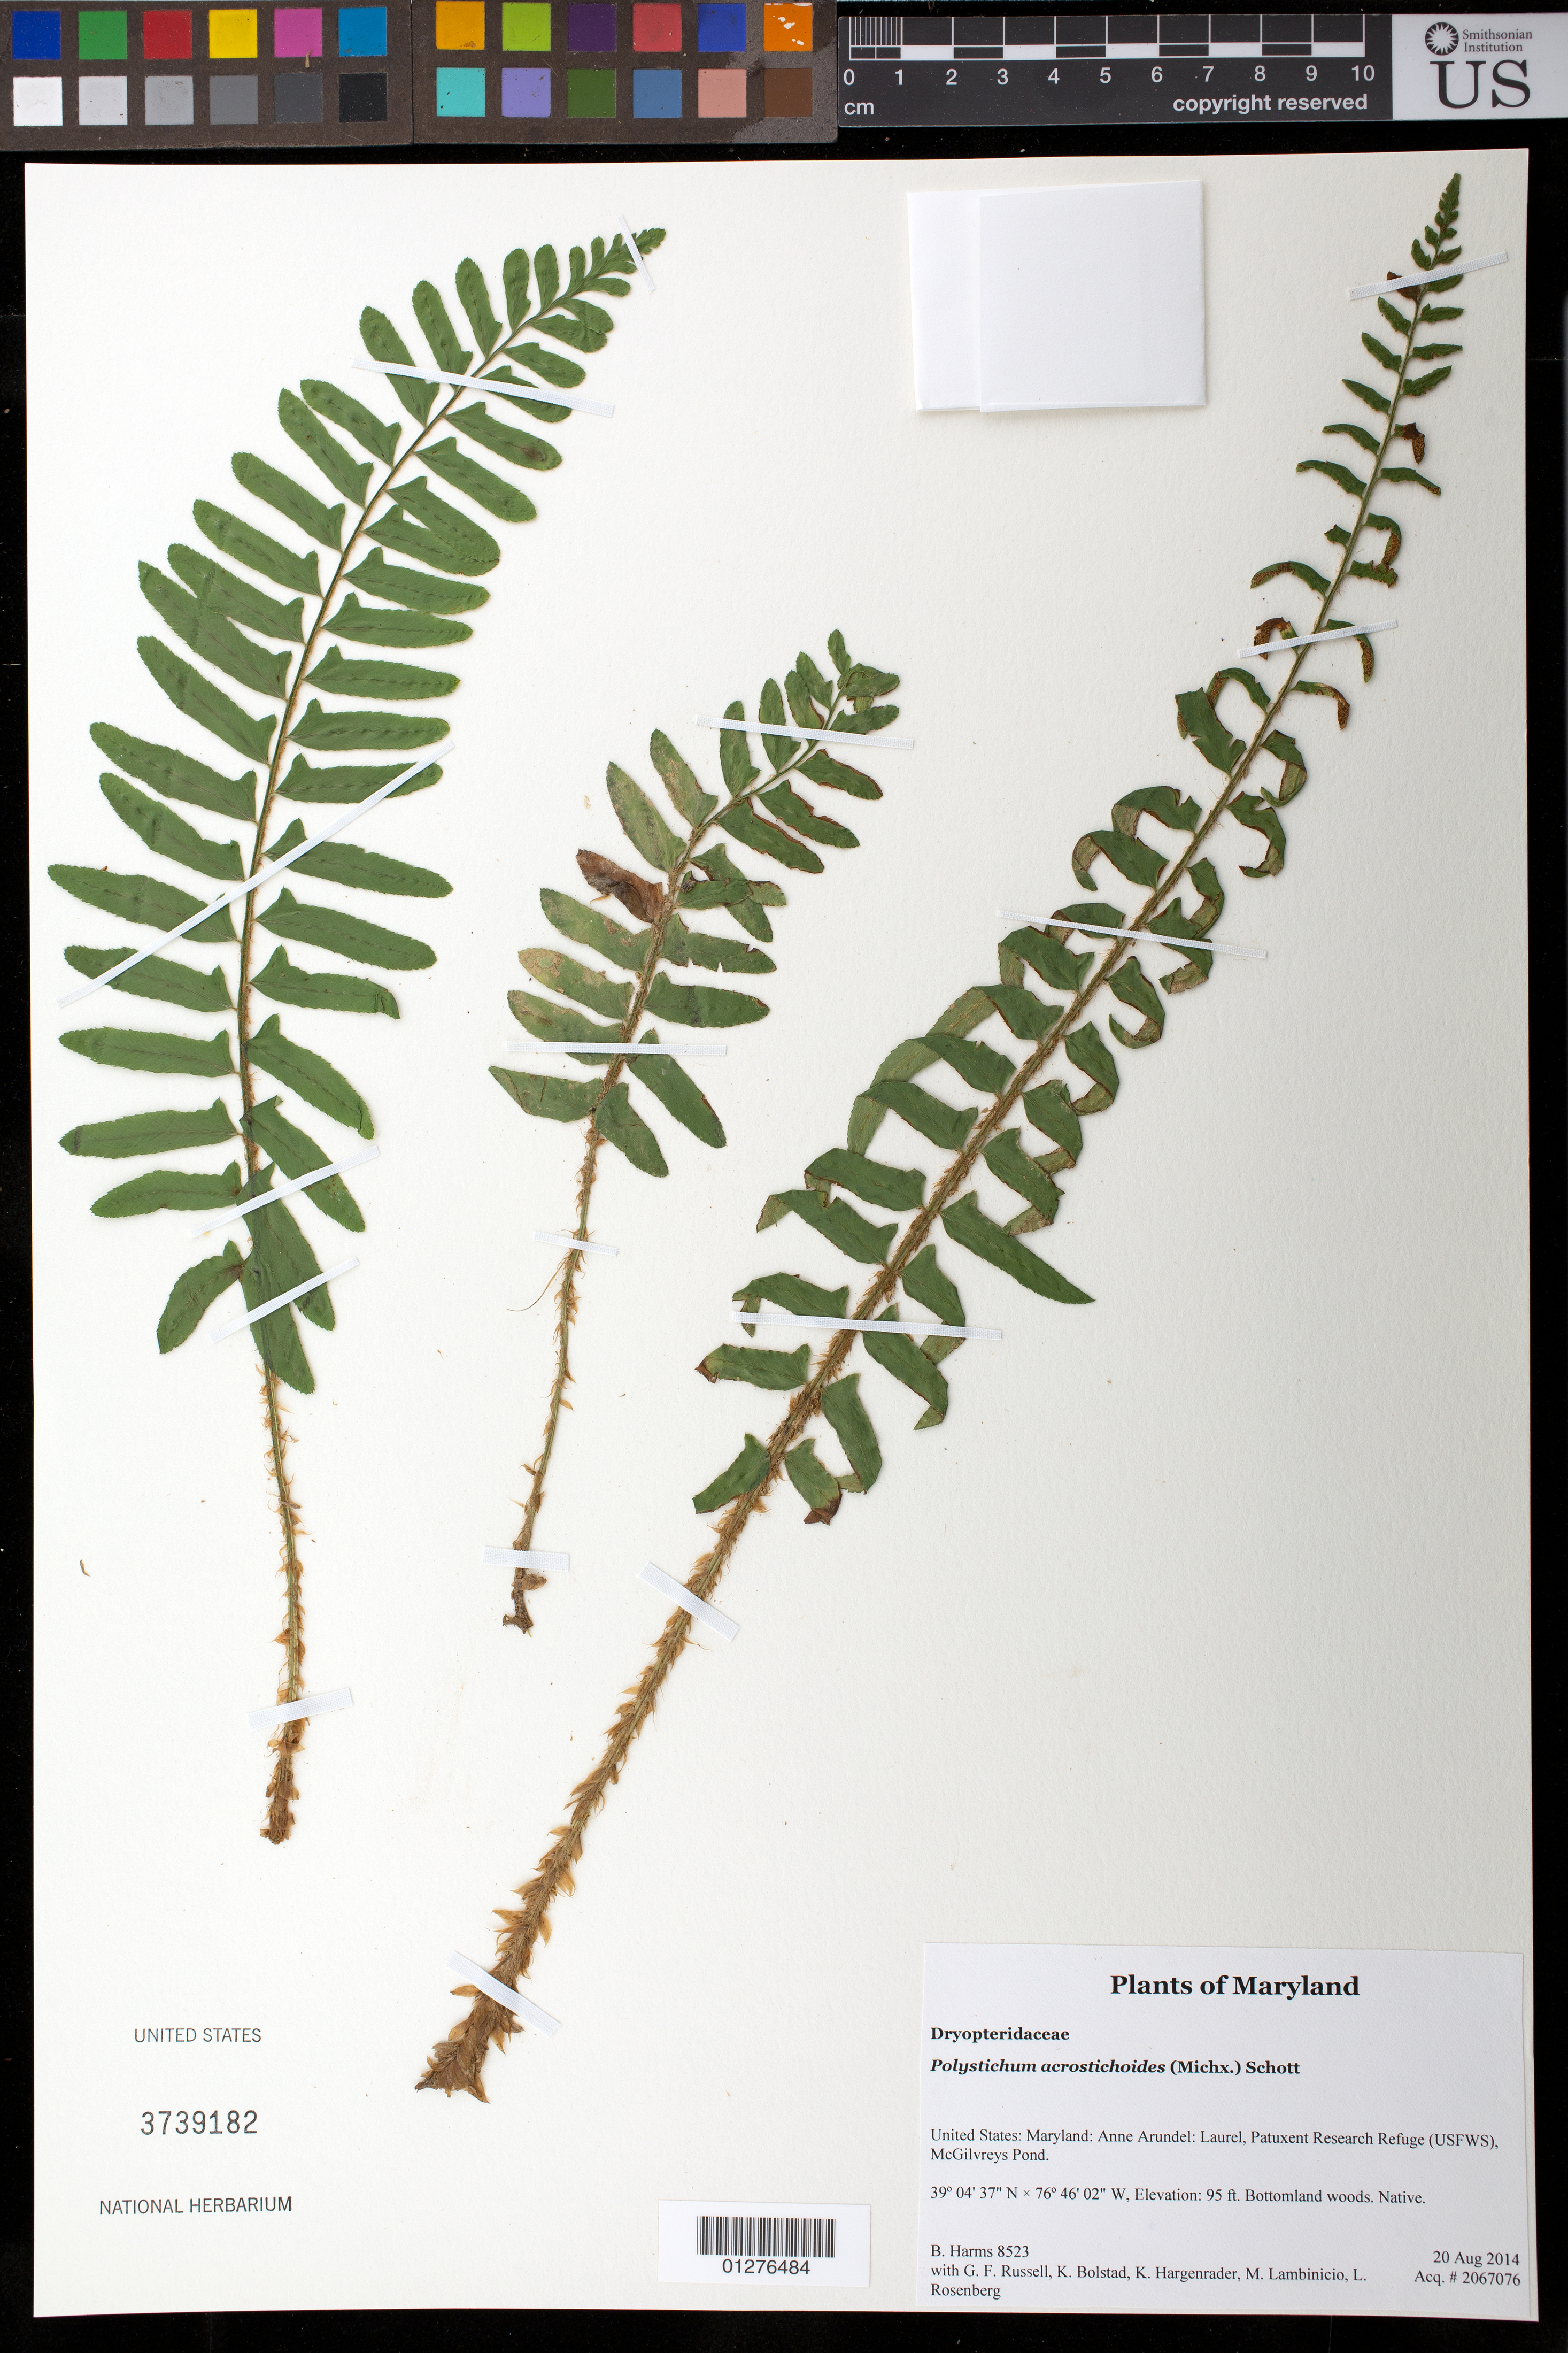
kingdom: Plantae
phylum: Tracheophyta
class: Polypodiopsida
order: Polypodiales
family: Dryopteridaceae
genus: Polystichum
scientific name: Polystichum acrostichoides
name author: (Michx.) Schott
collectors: B. Harms, G. Russell, K. Bolstad, K. Hargenrader, M. Lambinicio & L. Rosenberg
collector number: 8523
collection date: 2014-08-20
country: United States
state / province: Maryland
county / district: Anne Arundel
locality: Laurel, Patuxent Research Refuge (USFWS), McGilvreys Pond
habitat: Bottomland woods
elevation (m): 29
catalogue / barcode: US 3739182